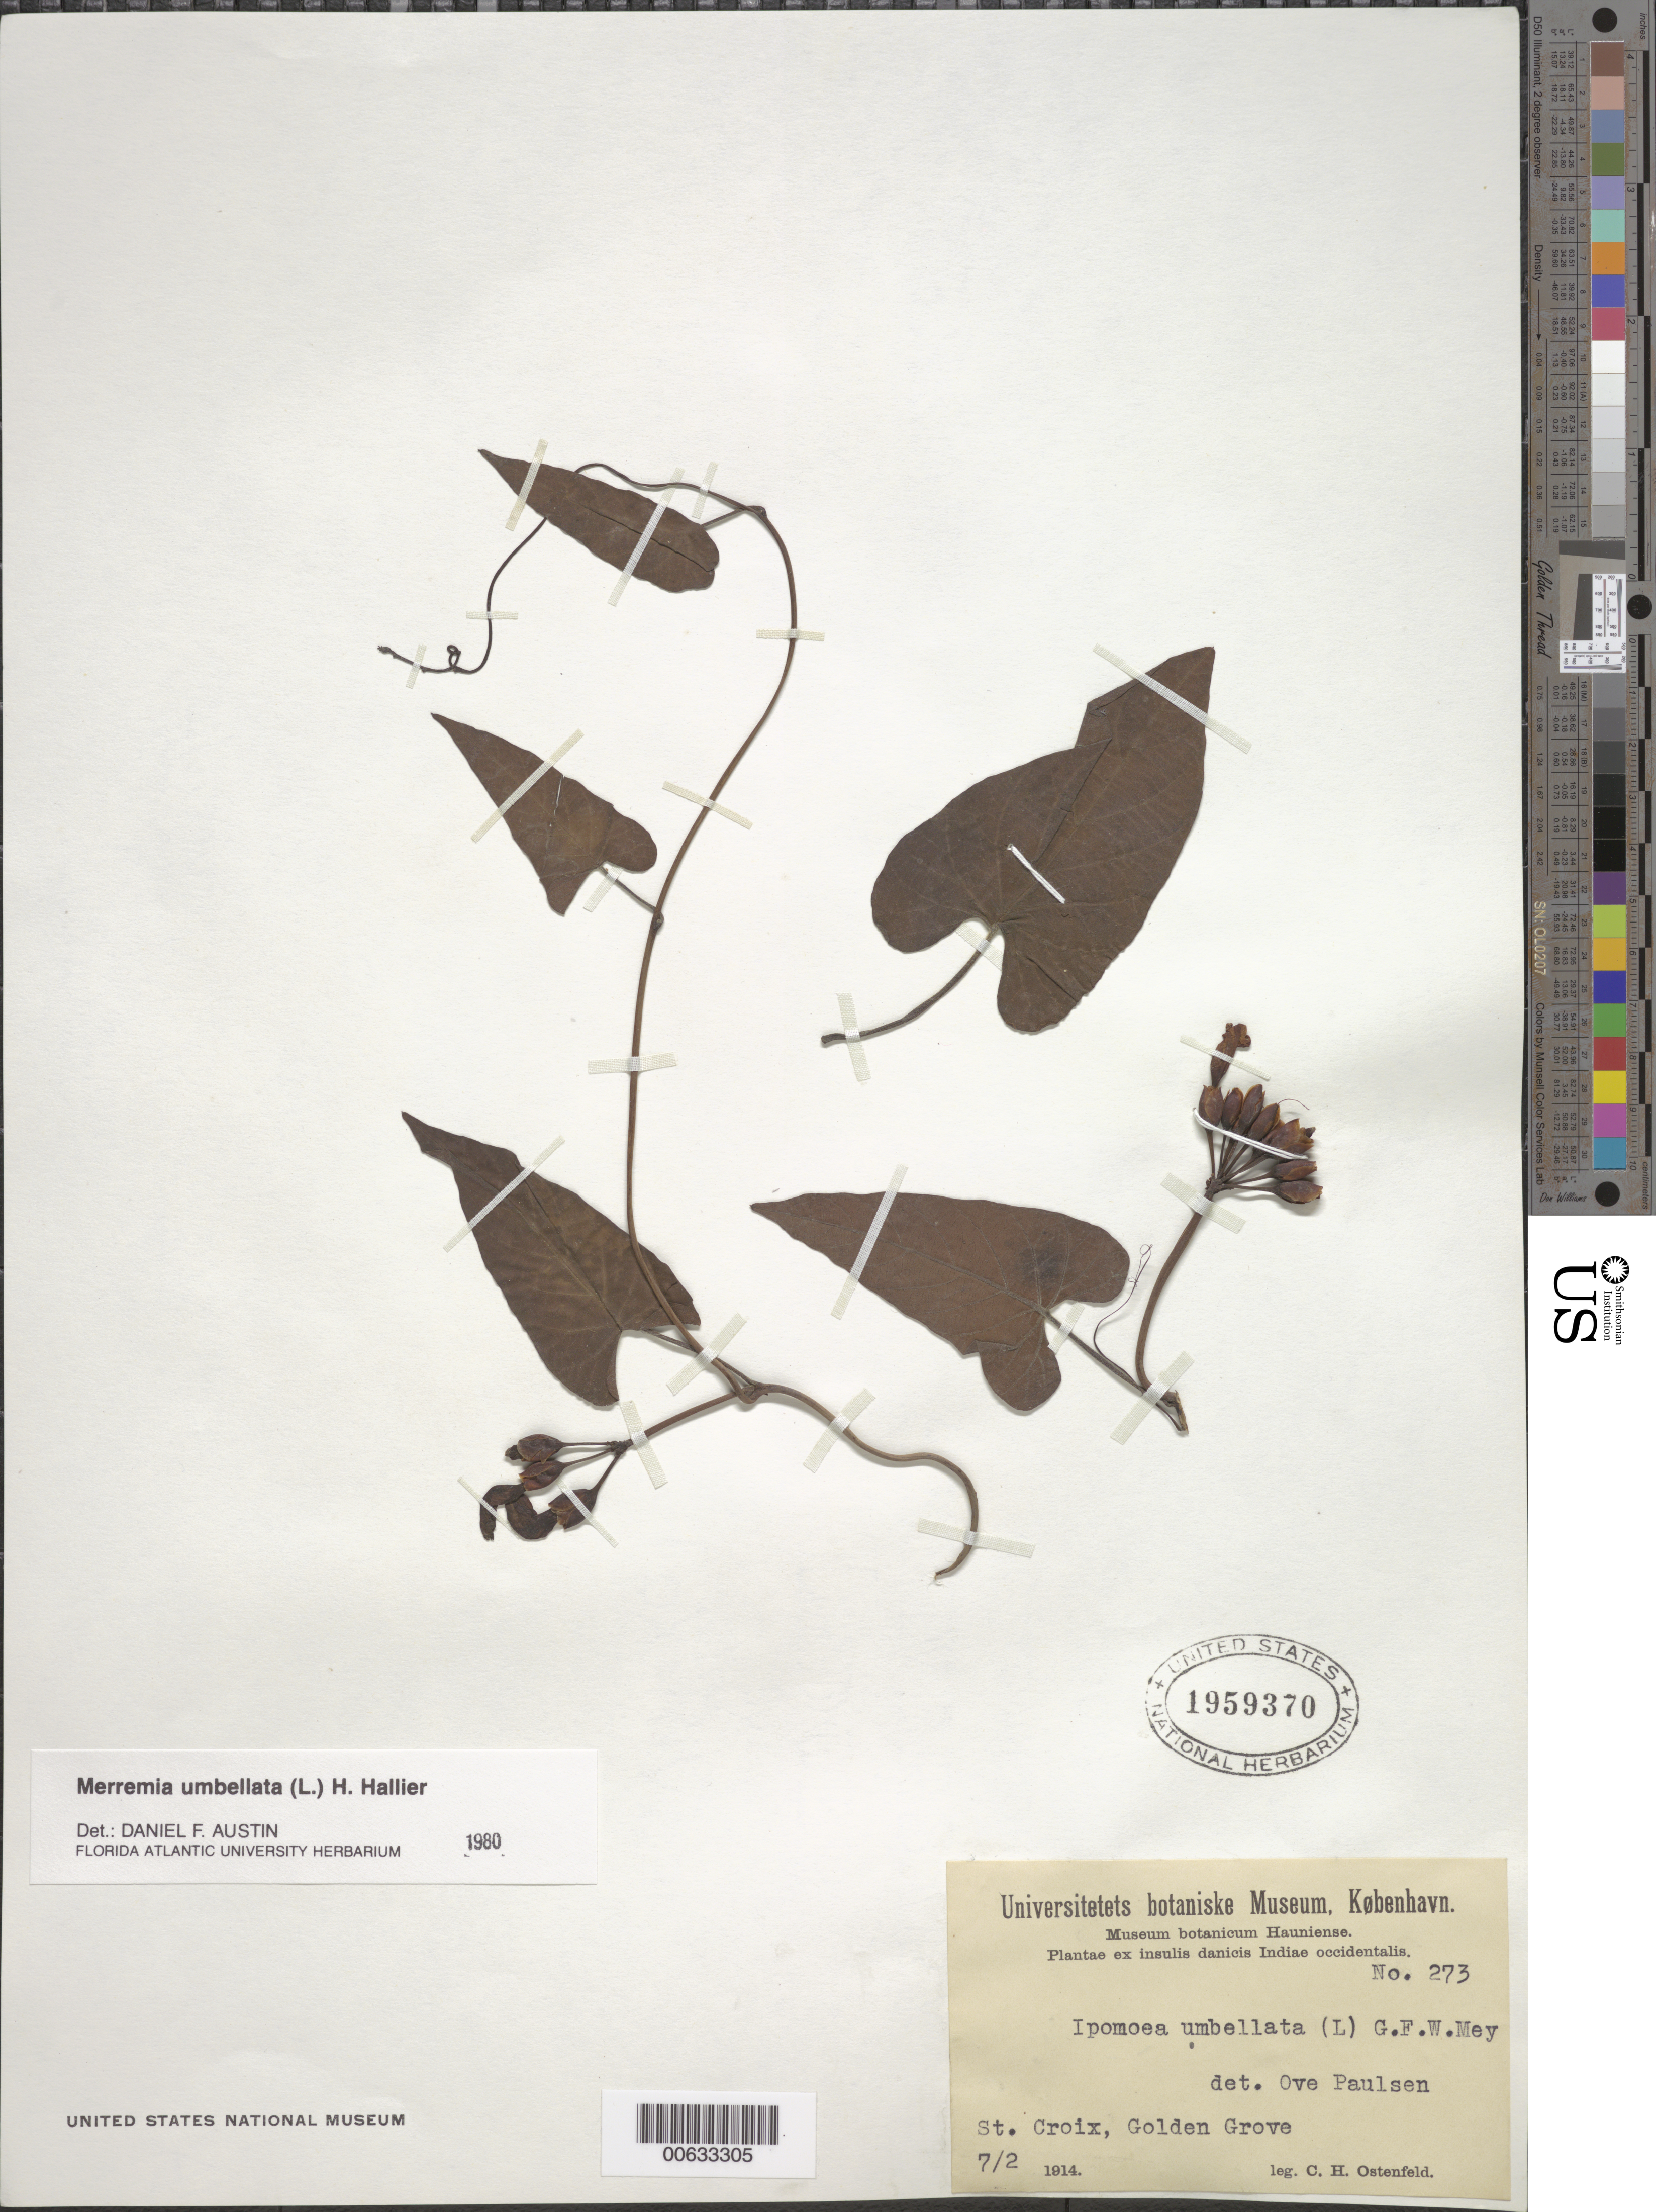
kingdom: Plantae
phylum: Tracheophyta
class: Magnoliopsida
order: Solanales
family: Convolvulaceae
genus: Camonea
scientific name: Camonea umbellata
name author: (L.) A. R. Simões & Staples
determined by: Strong, Mark T., (BOT), Smithsonian Institution - National Museum of Natural History (UNITED STATES)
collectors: C. Ostenfeld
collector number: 273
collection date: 1914-02-07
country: U.S. Virgin Islands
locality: St. Croix, Golden Grove.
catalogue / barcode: US 1959370